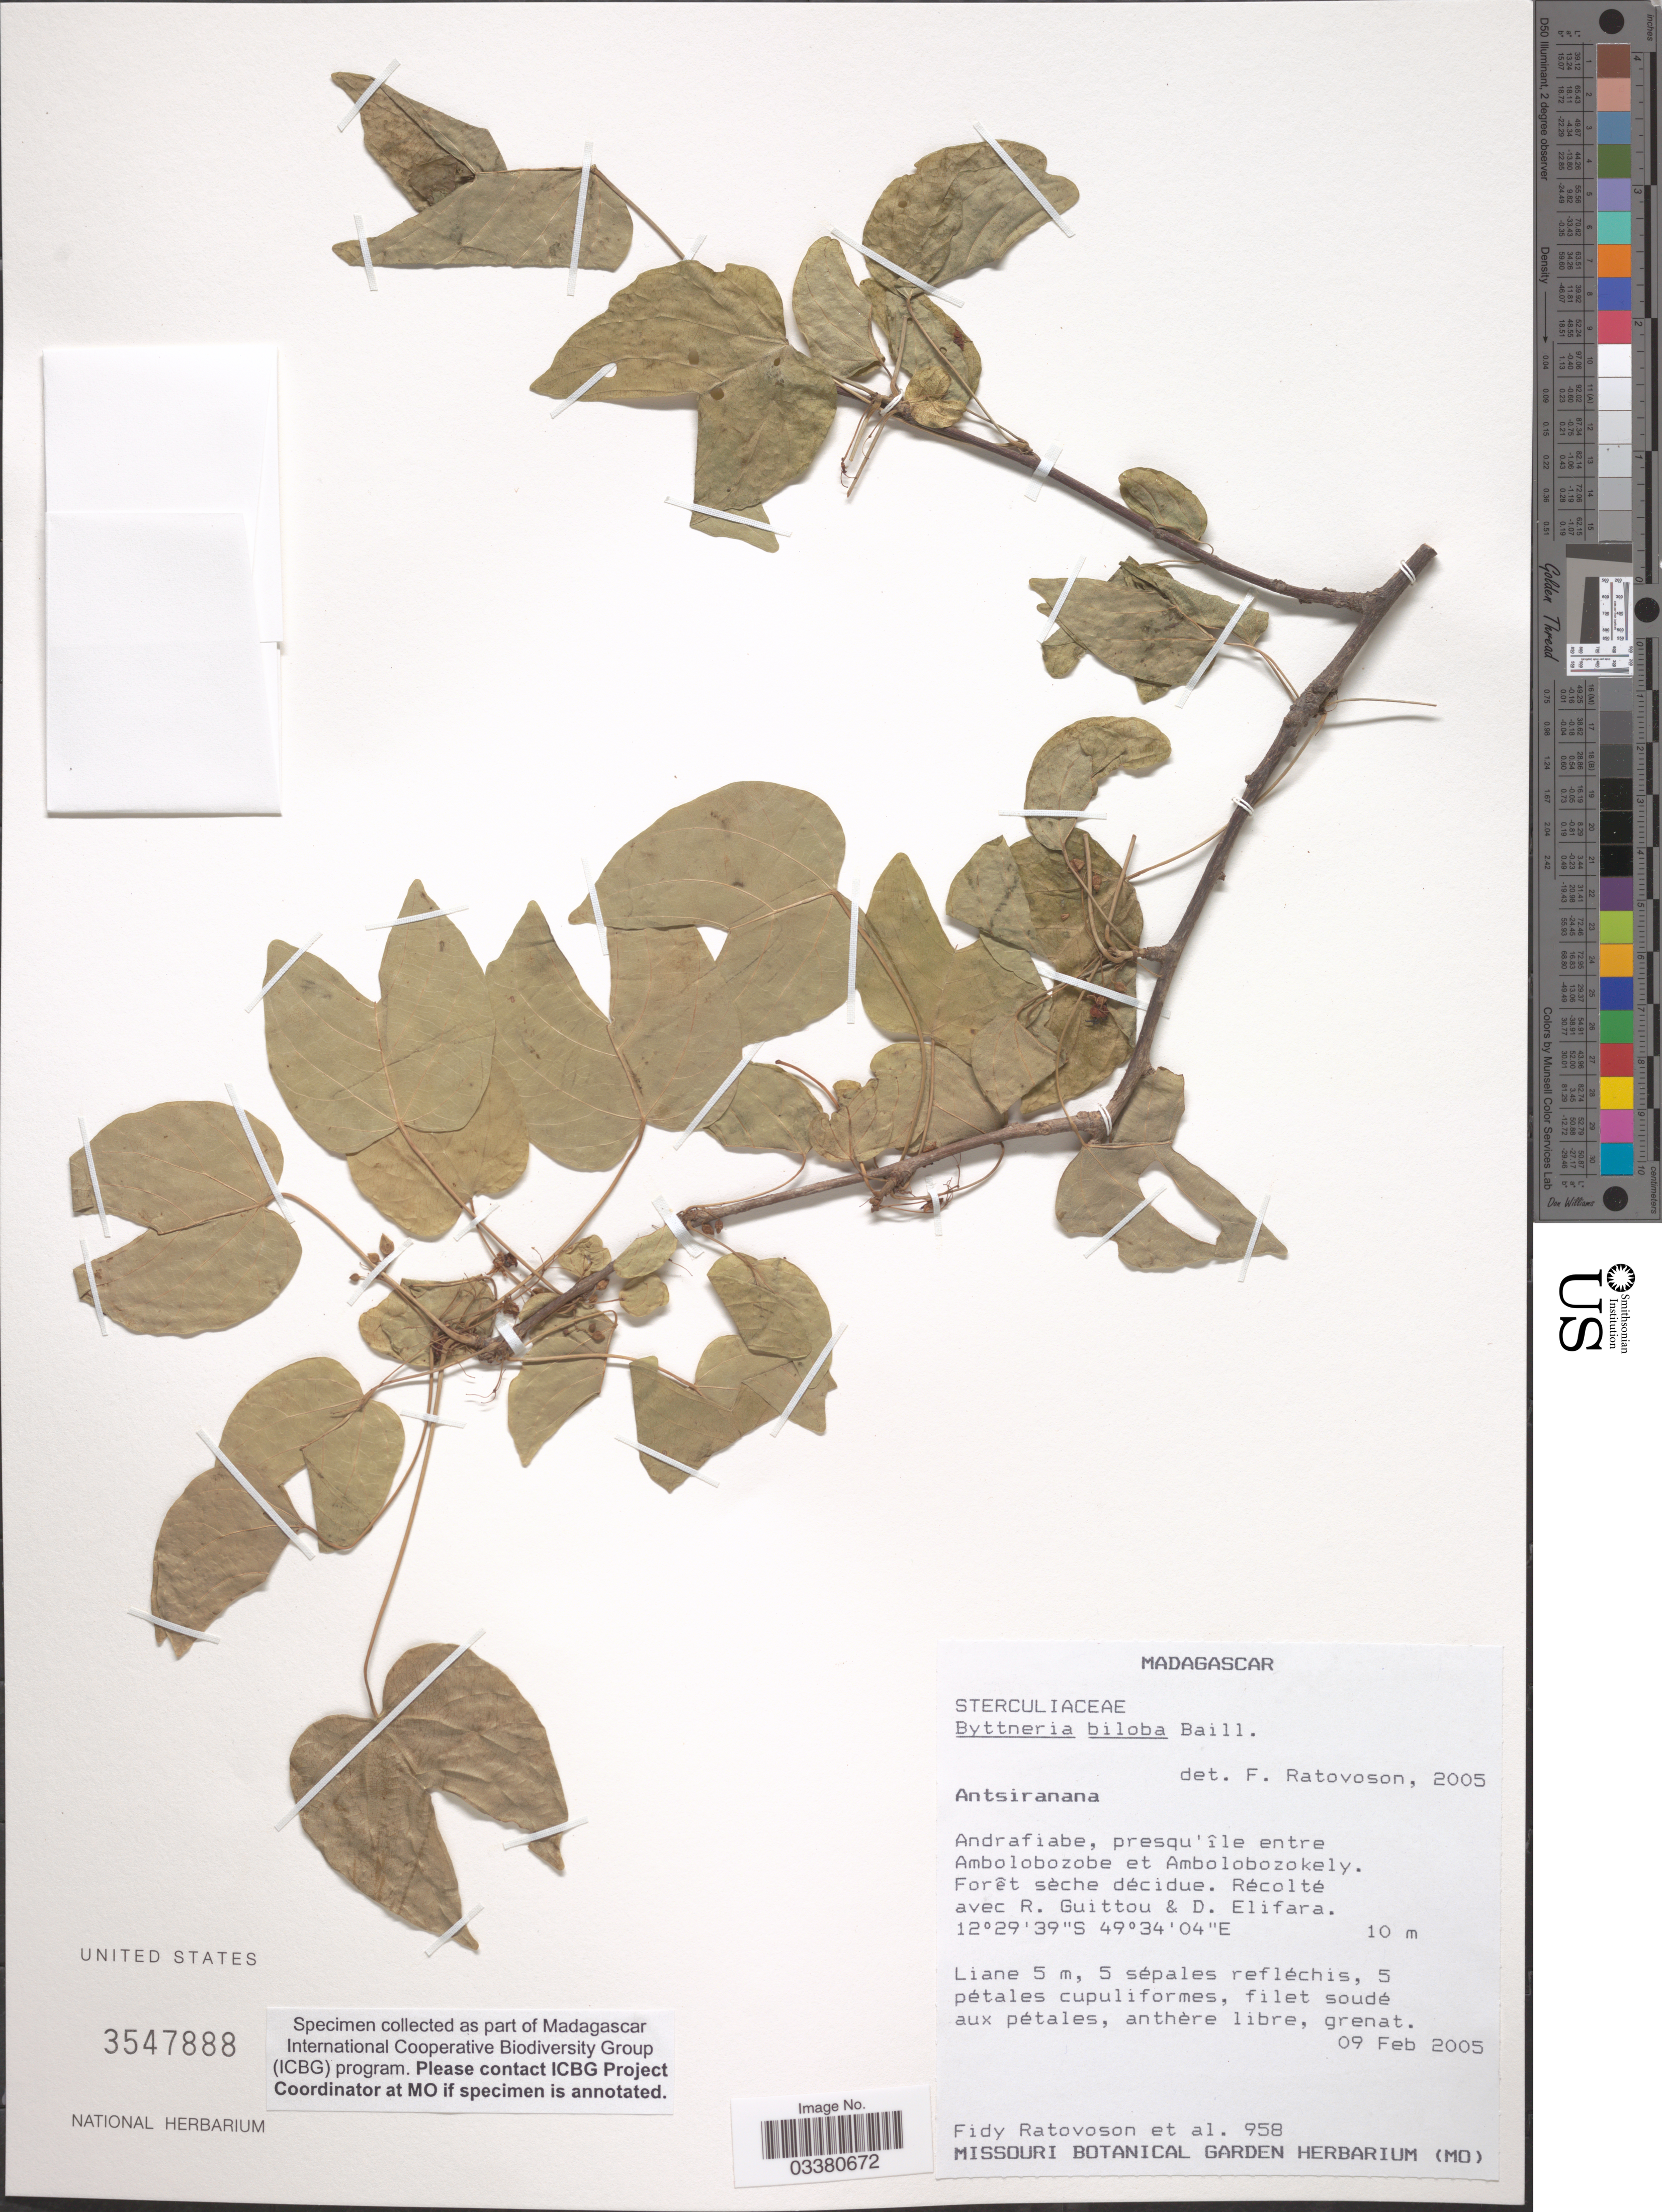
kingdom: Plantae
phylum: Tracheophyta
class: Magnoliopsida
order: Malvales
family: Malvaceae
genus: Byttneria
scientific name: Byttneria biloba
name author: Baill.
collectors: F. Ratovoson, R. Guittou & D. Elifara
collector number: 958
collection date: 2005-02-09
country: Madagascar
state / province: Diana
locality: Andrafiabe, presqu' île entre Ambolobozobe at Ambolobozokely. Forêt sèche décidue.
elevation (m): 10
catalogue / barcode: US 3547888